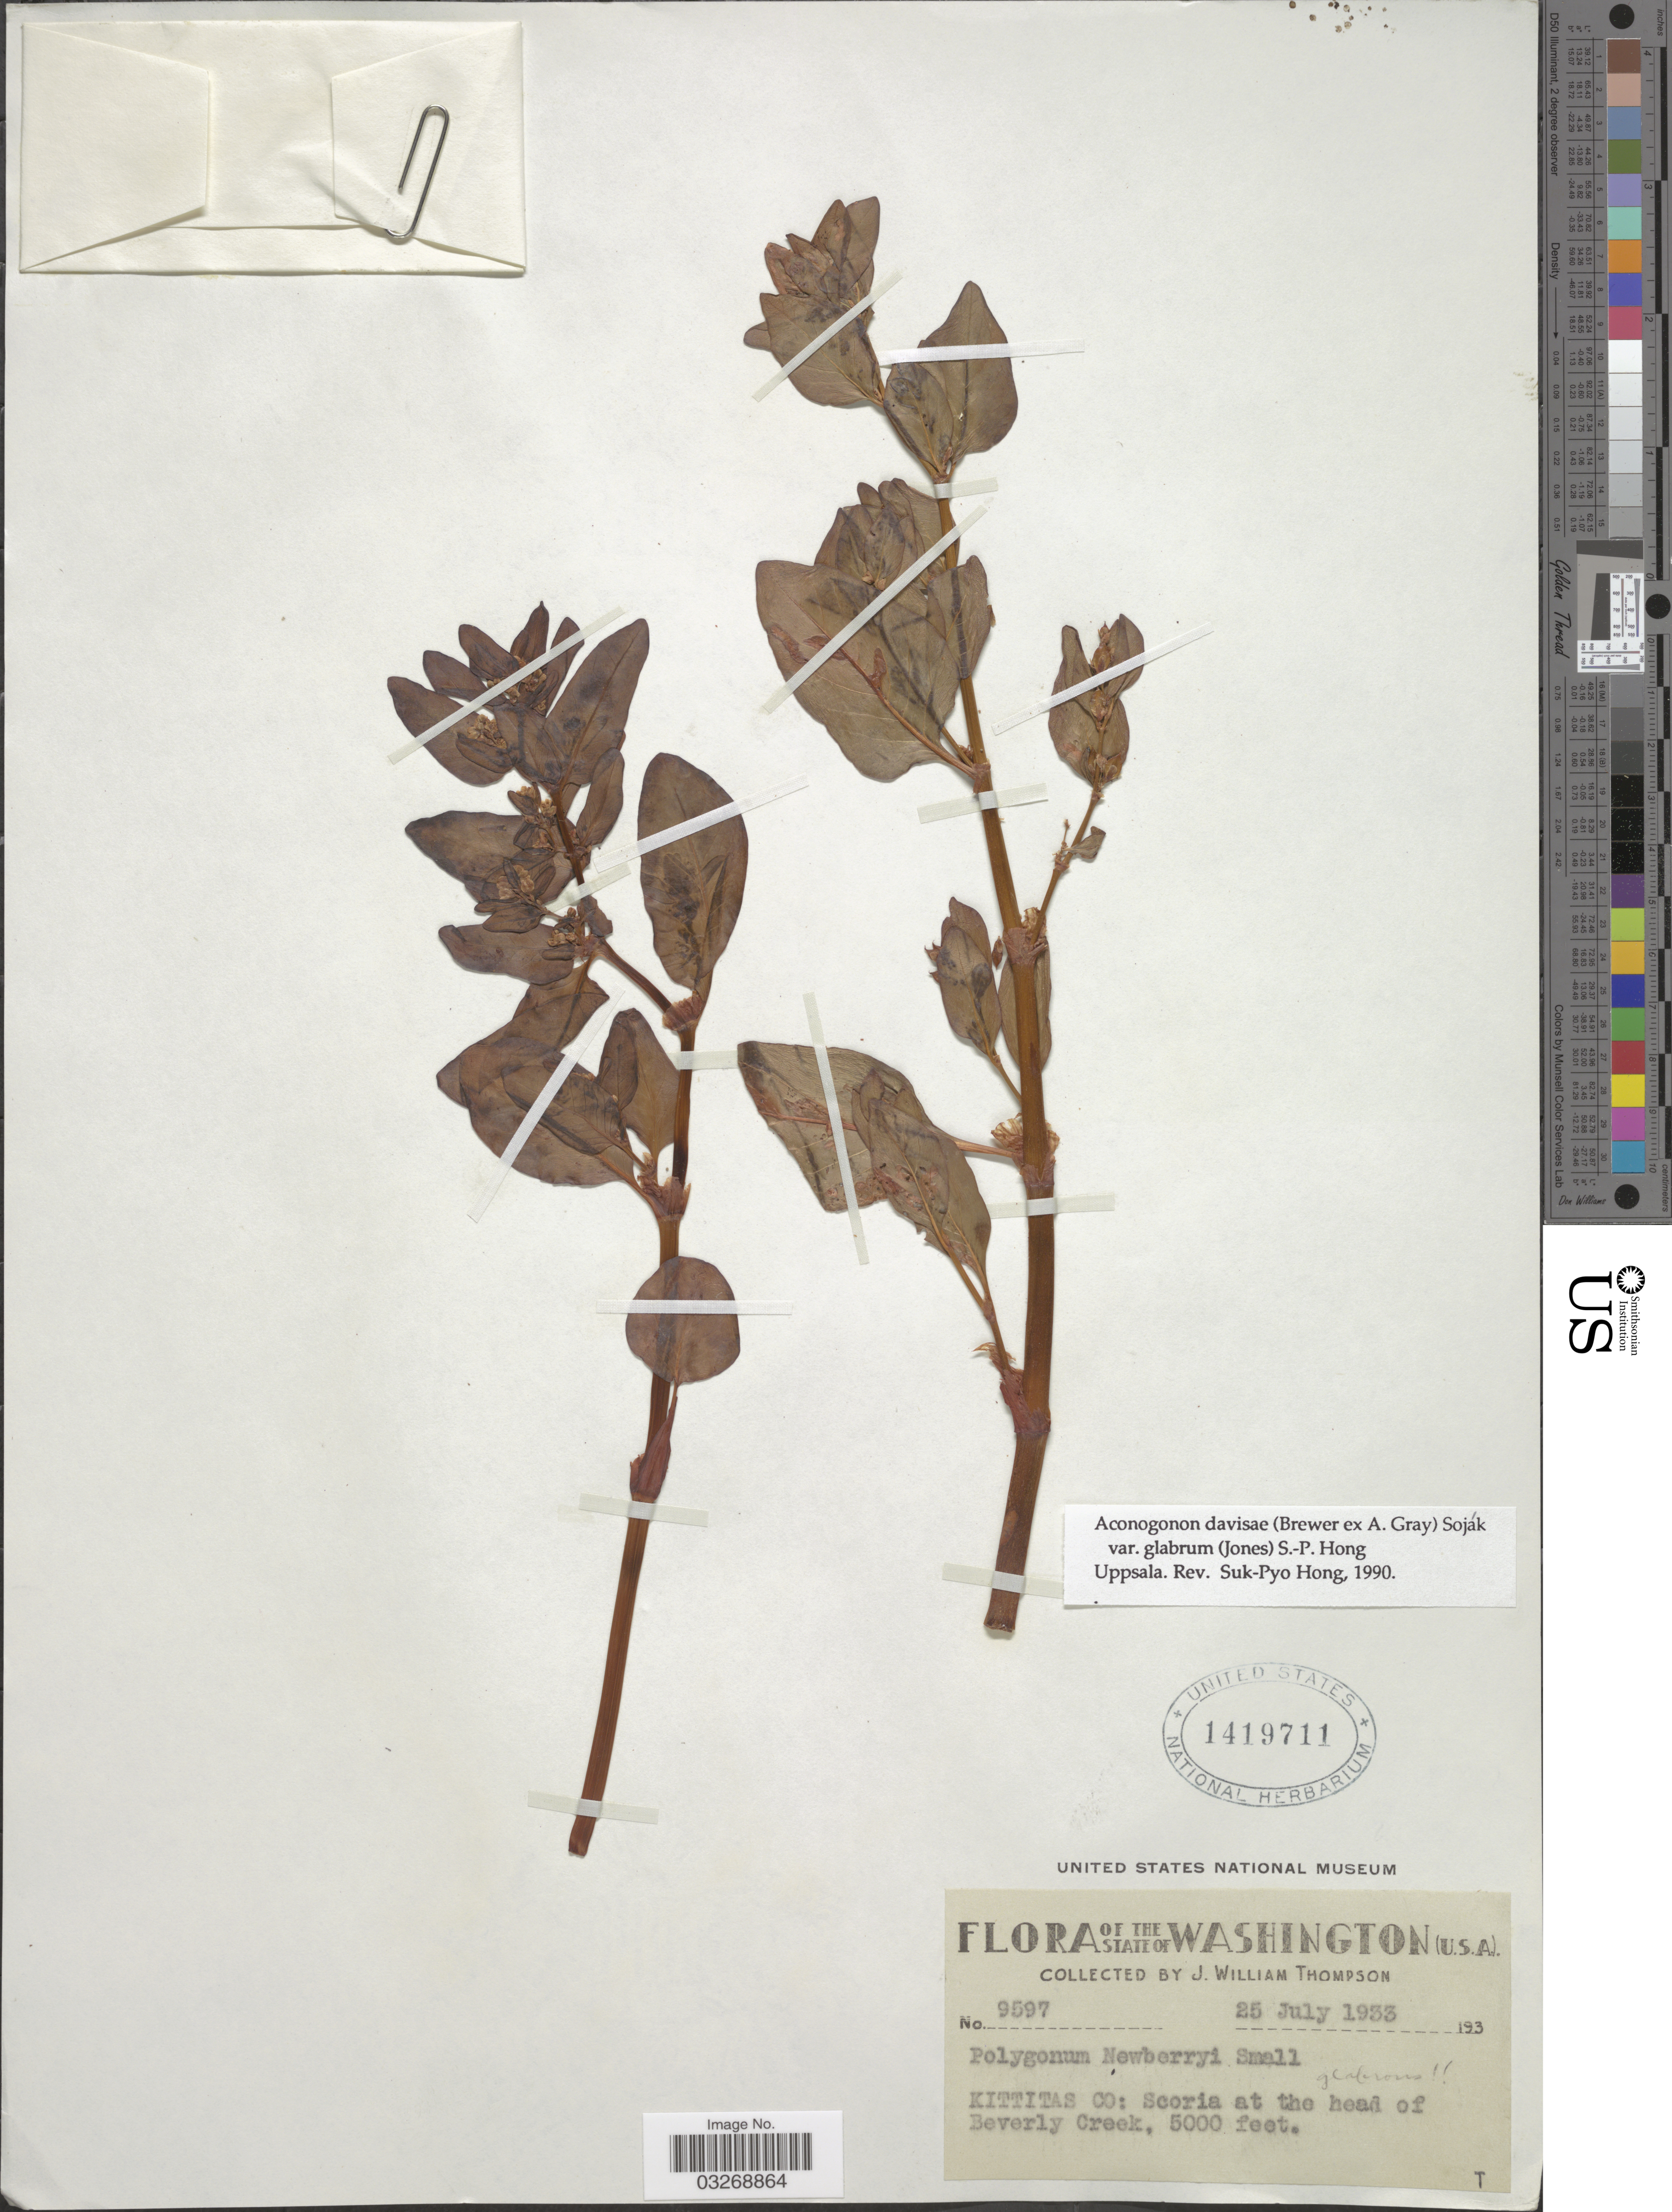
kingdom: Plantae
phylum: Tracheophyta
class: Magnoliopsida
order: Caryophyllales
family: Polygonaceae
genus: Koenigia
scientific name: Koenigia davisiae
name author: (W.H. Brewer ex A. Gray) T.M. Schust. & Reveal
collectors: J. W. Thompson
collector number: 9597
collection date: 1933-07-25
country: United States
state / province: Washington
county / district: Kittitas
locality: Kittitas Co: Scoria at the head of Beverly Creek.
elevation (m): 1524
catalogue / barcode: US 1419711